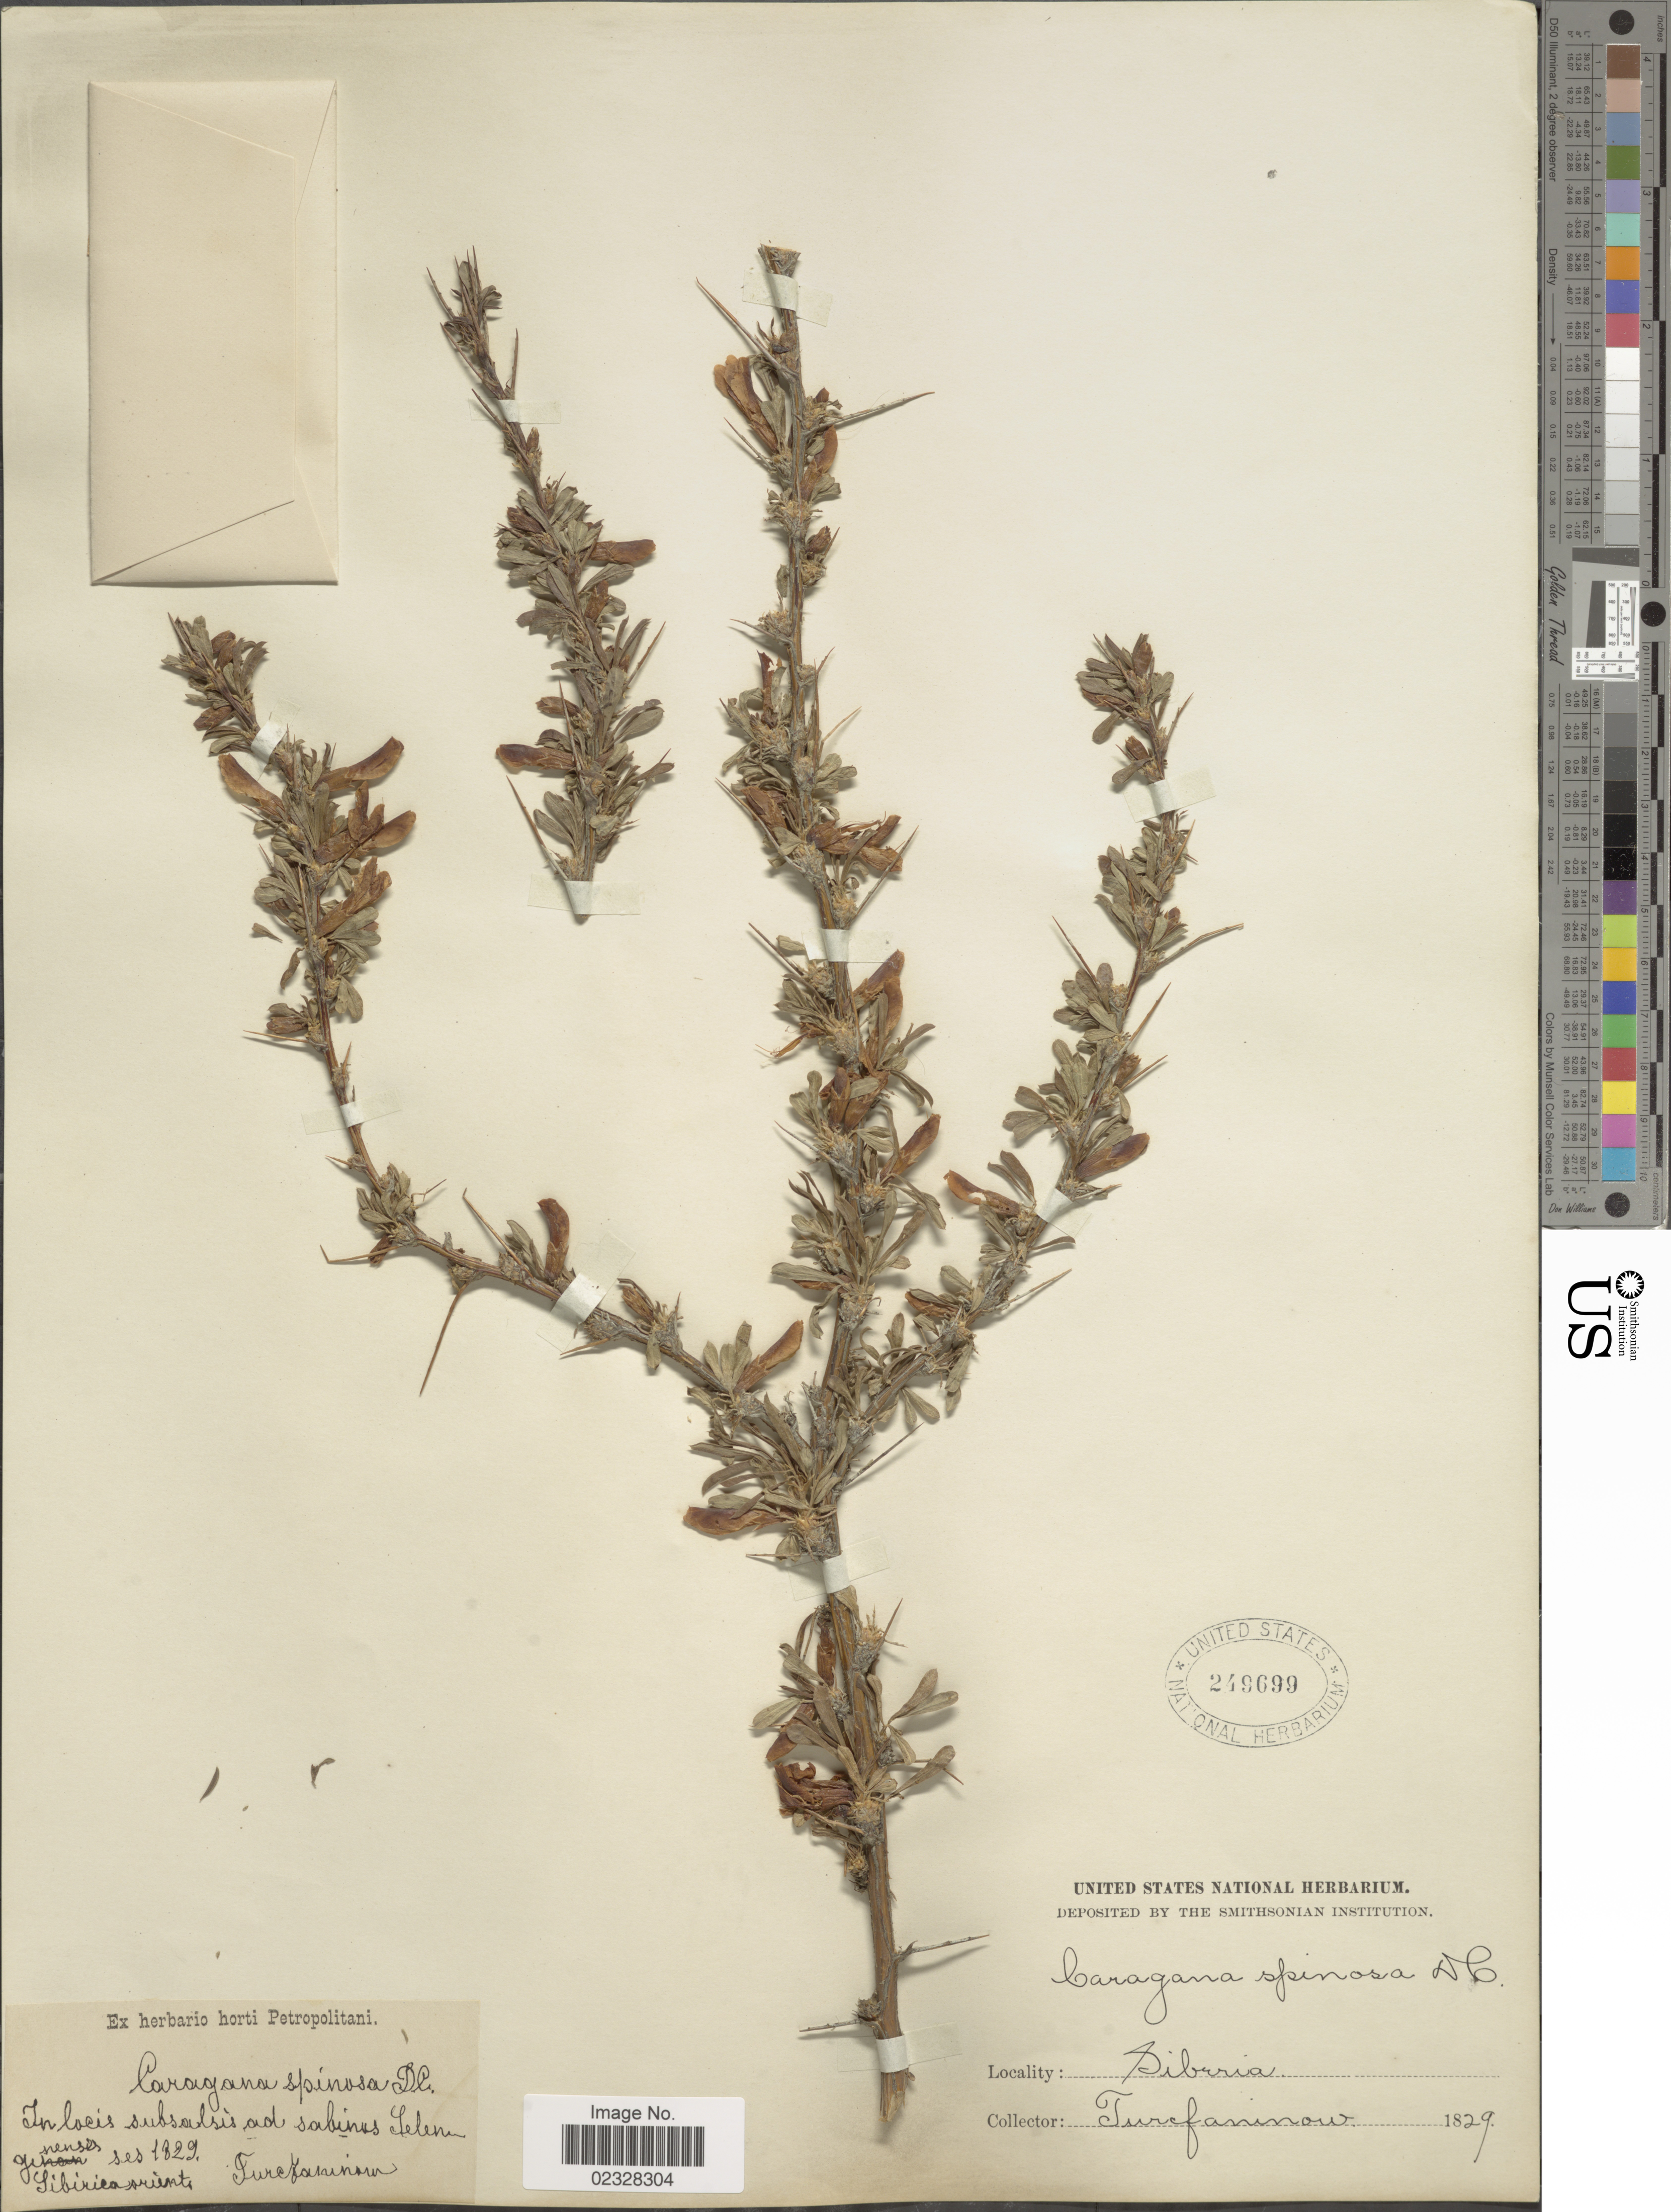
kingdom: Plantae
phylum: Tracheophyta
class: Magnoliopsida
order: Fabales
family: Fabaceae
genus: Caragana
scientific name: Caragana spinosa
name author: (L.) DC.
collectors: Turczaninov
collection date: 1829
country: Russian Federation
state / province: Buryatia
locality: Siberia, in locis subsalsis ad sabines Selengenenses, Siberia oriente. (Selenga)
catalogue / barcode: US 249699